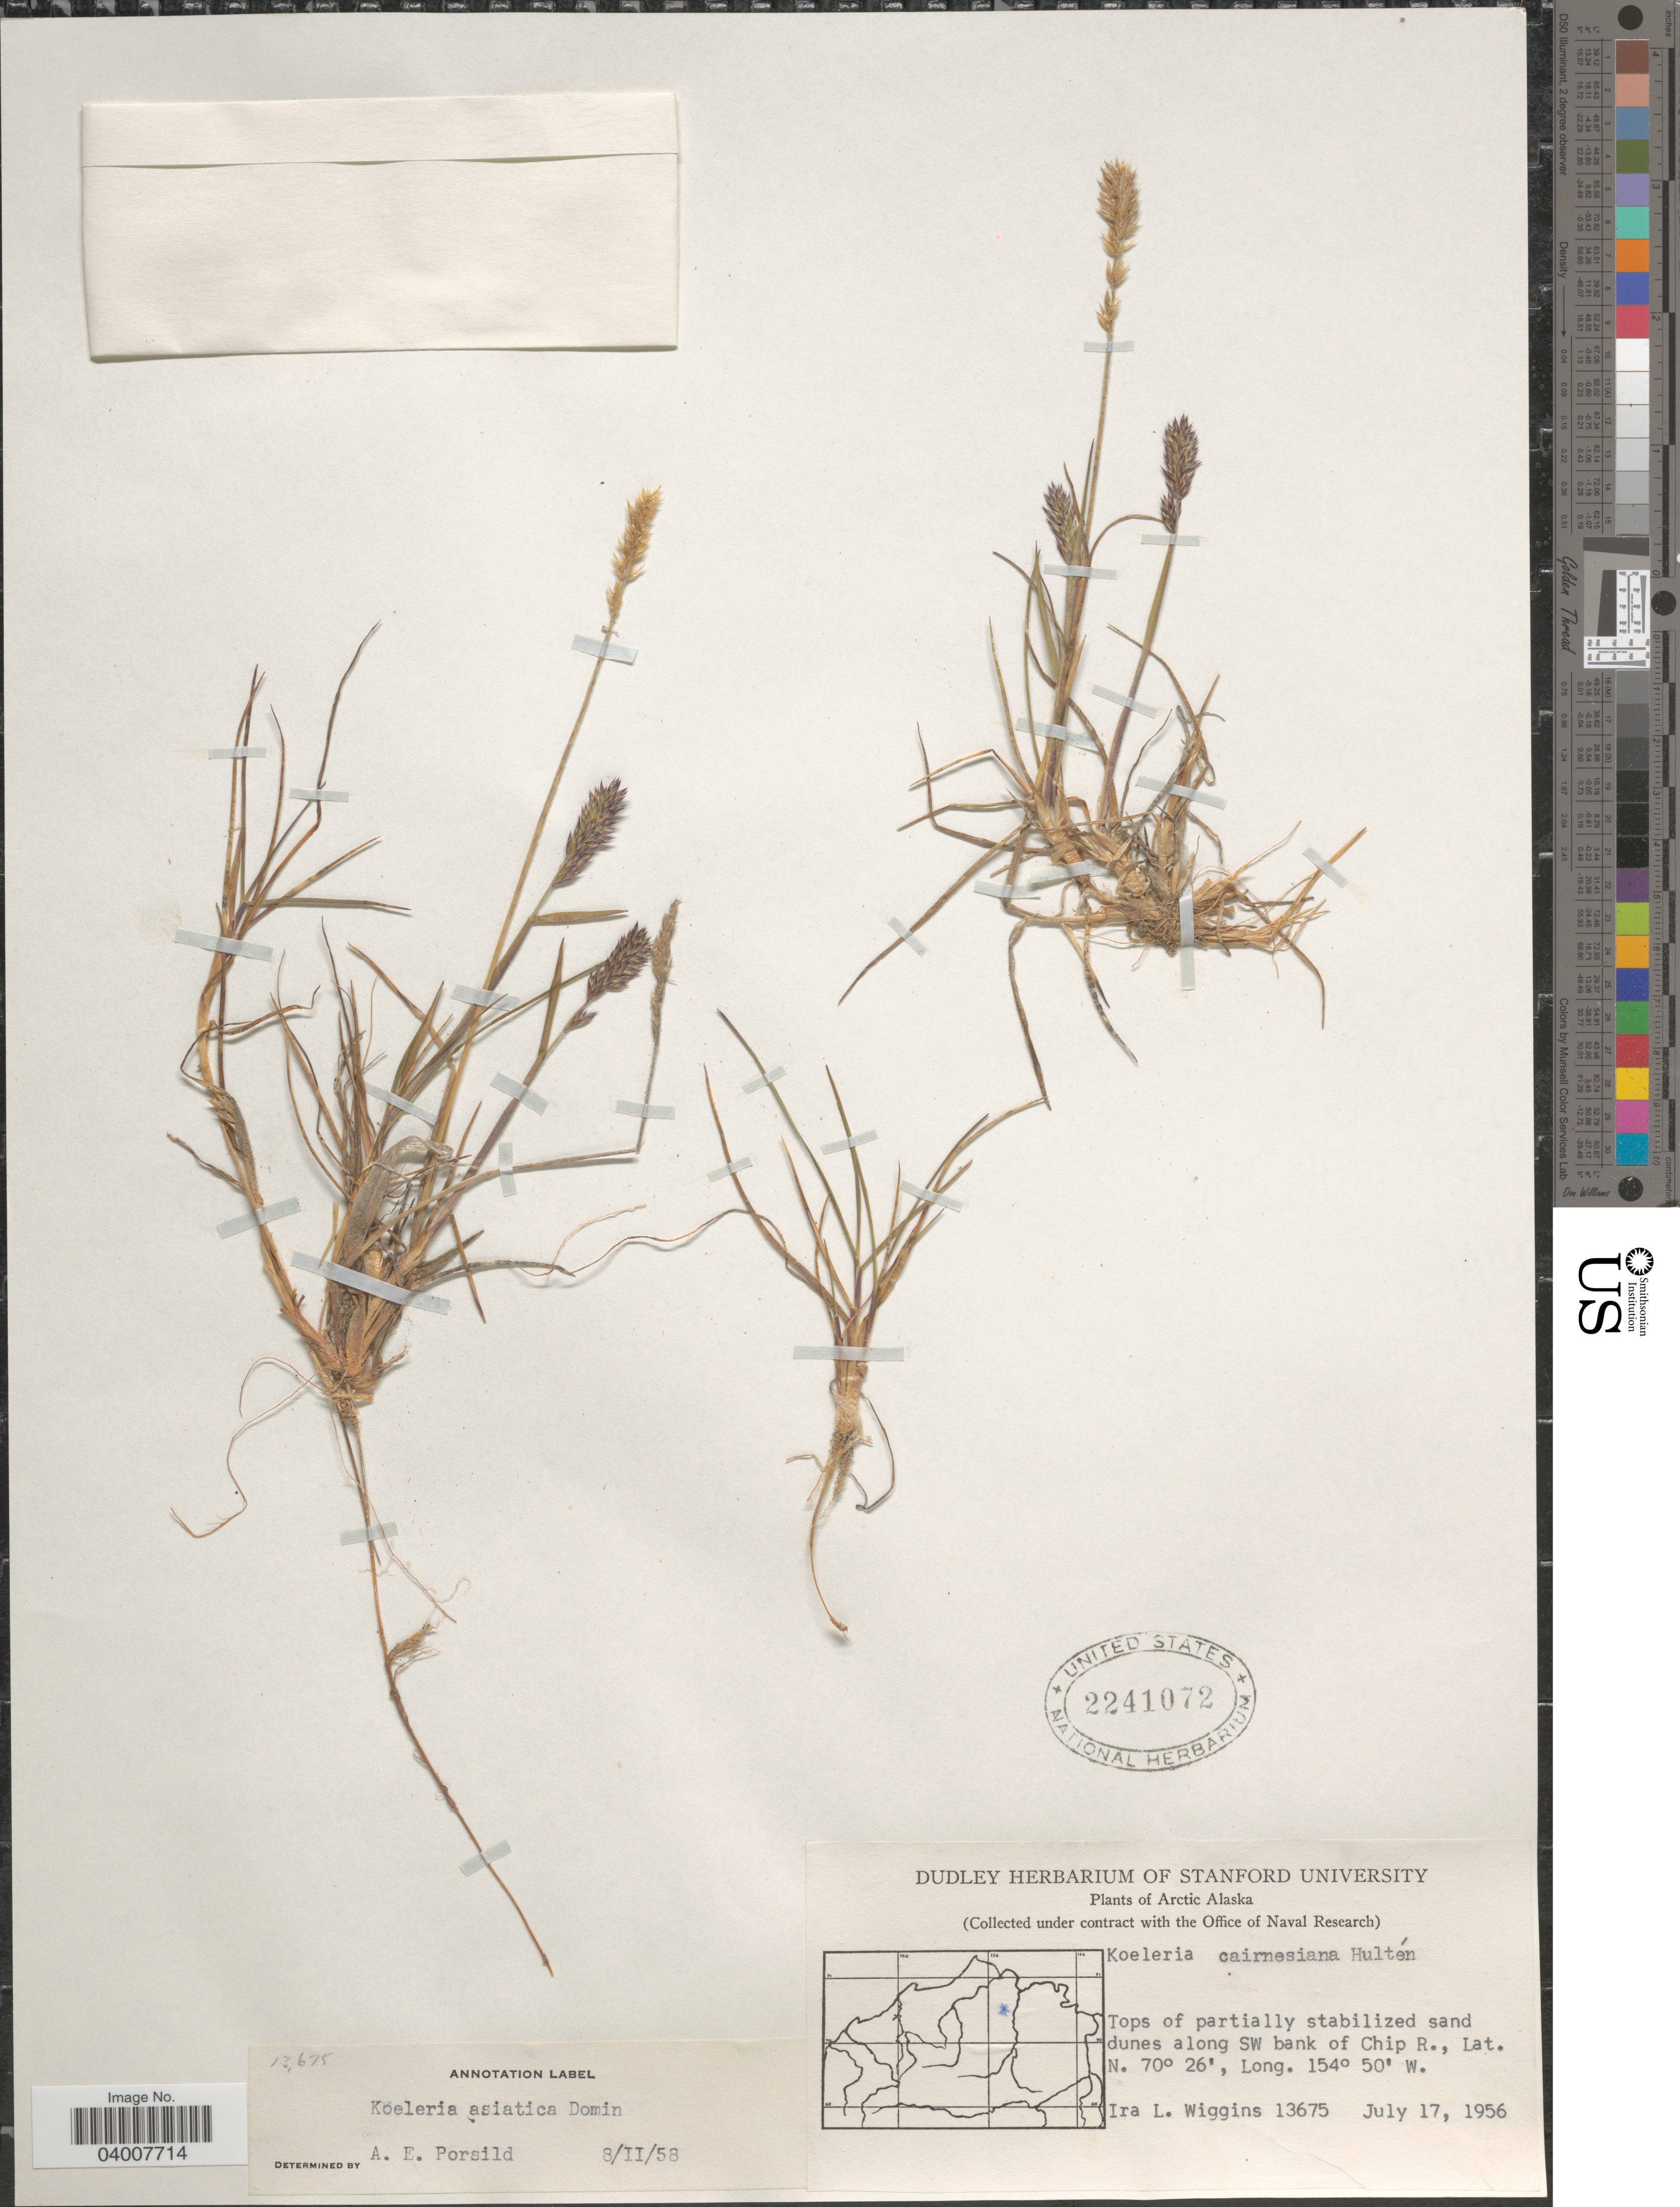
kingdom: Plantae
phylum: Tracheophyta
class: Liliopsida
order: Poales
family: Poaceae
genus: Koeleria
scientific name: Koeleria asiatica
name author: Domin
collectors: I. L. Wiggins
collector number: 13675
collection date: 1956-07-17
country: United States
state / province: Alaska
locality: Arctic Alaska. Tops of partially stabilized sand dunes along SW bank of Chip R.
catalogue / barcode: US 2241072